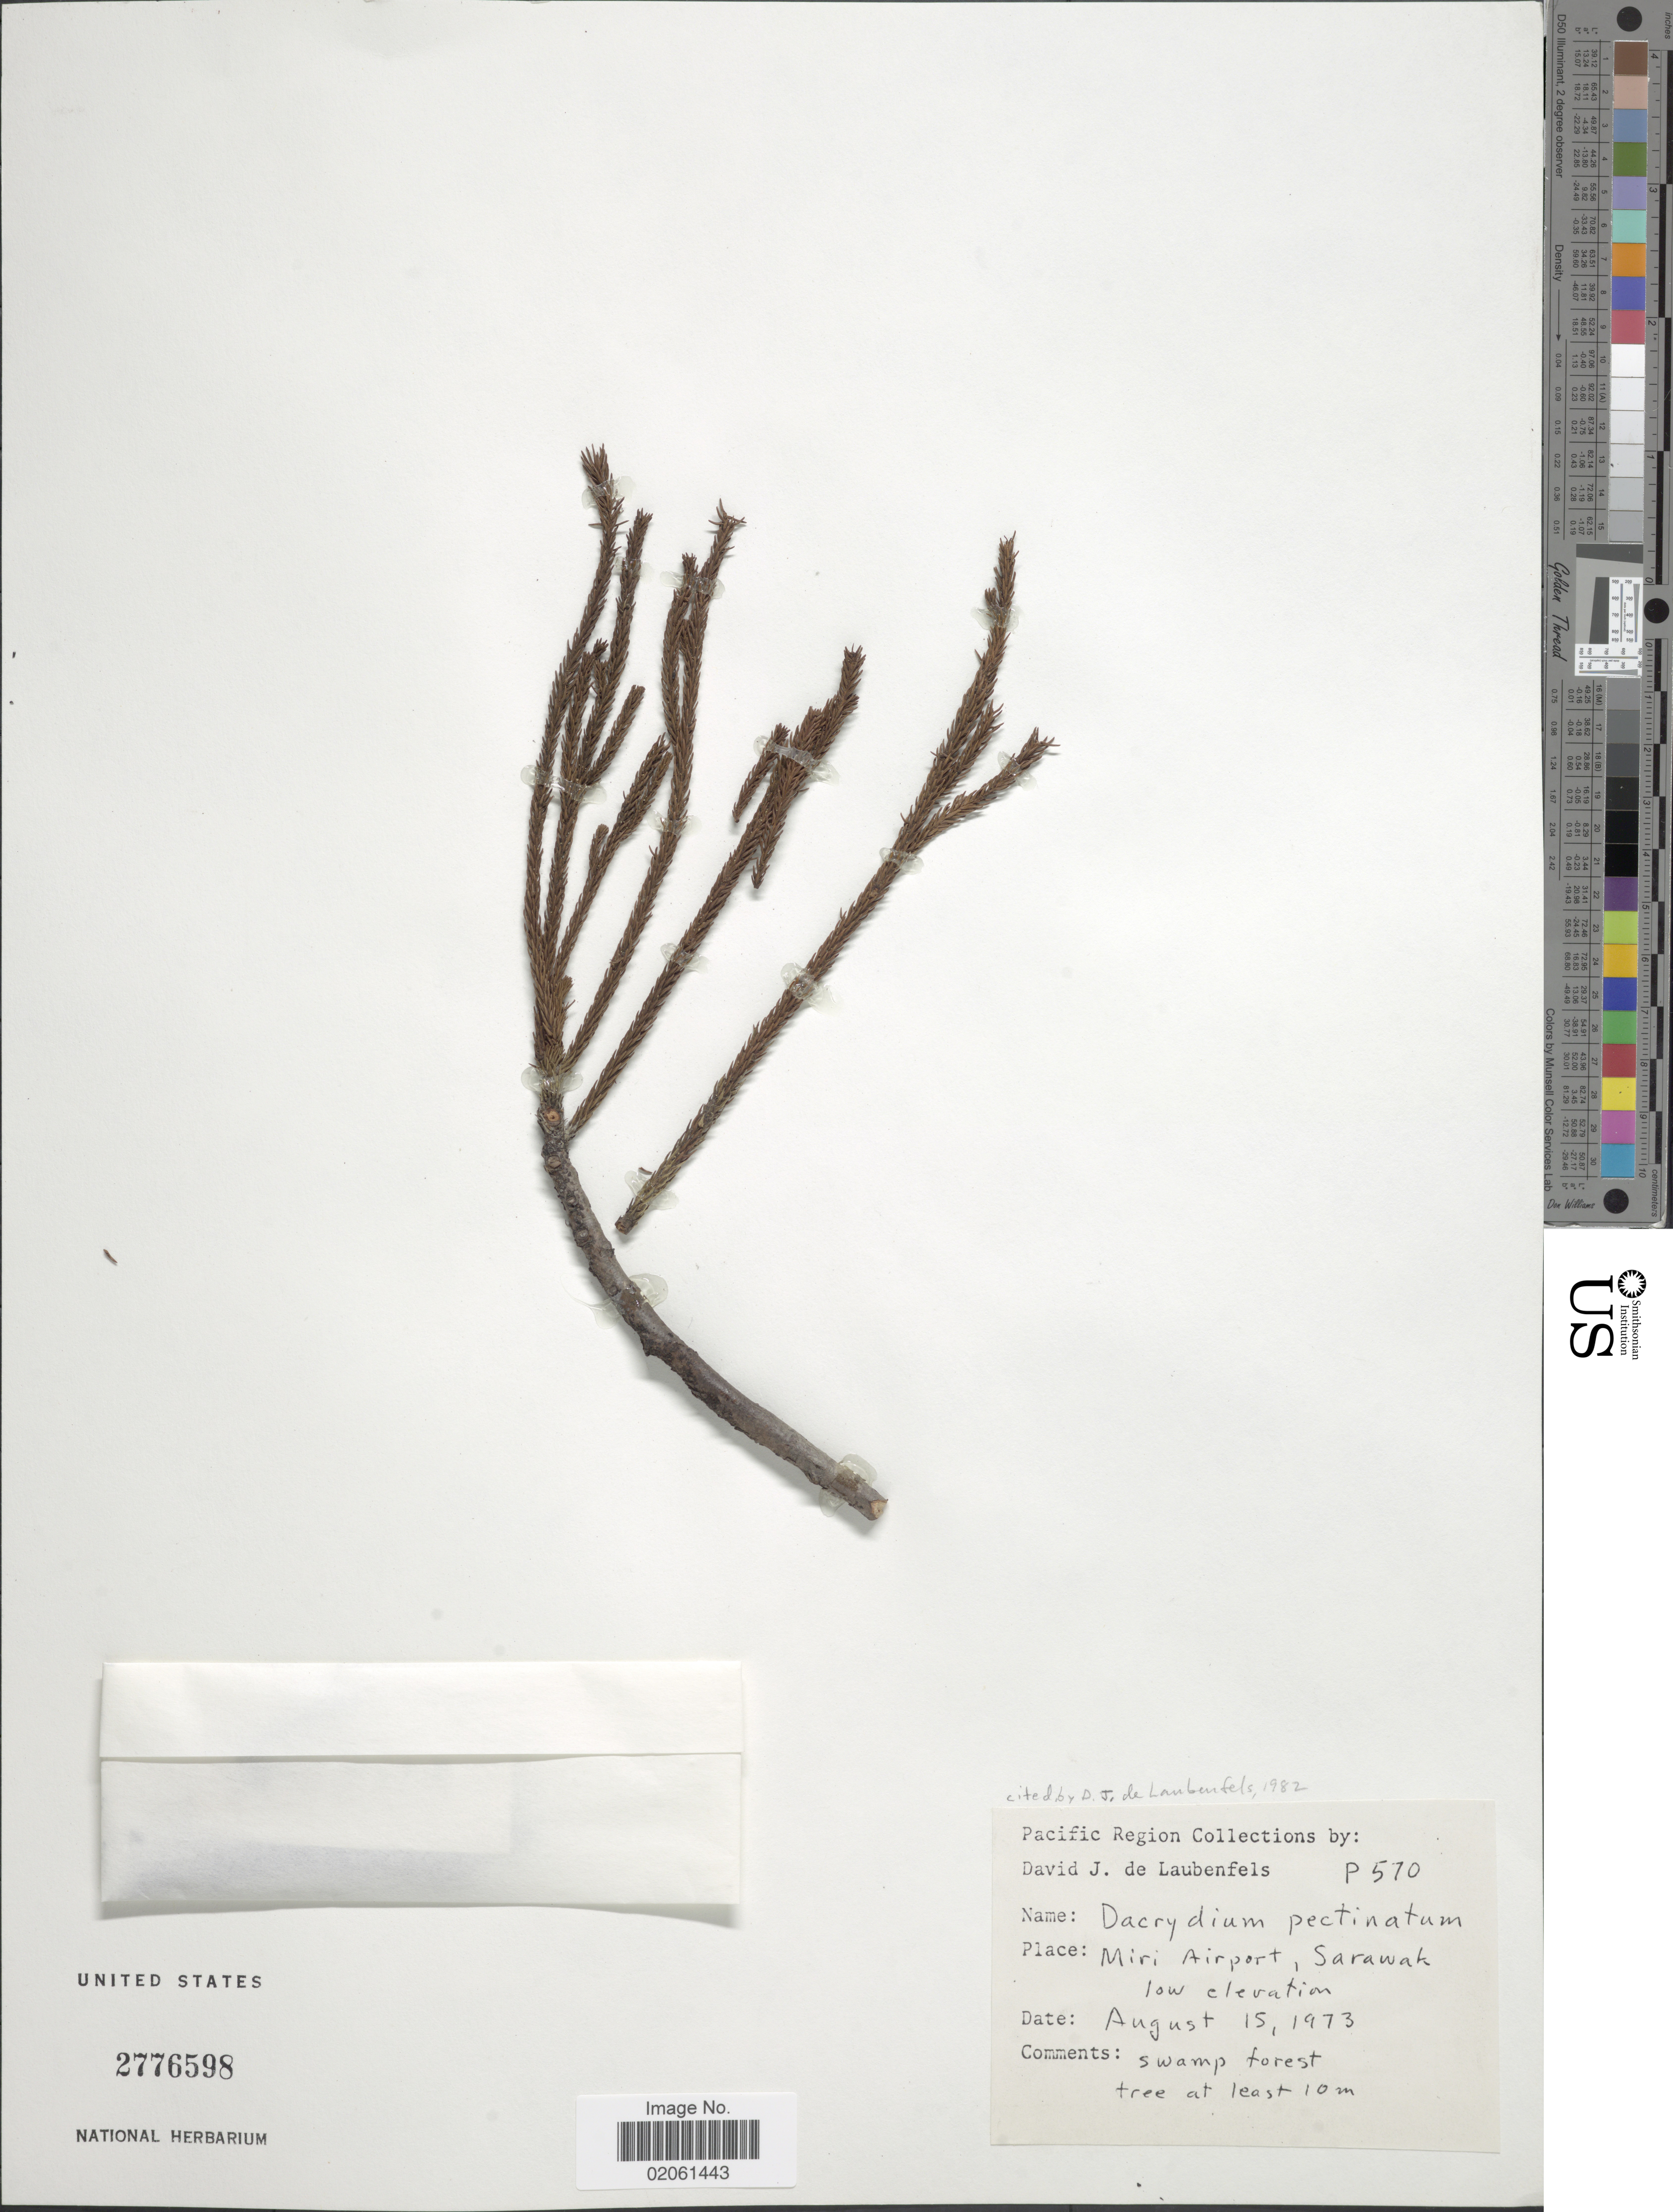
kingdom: Plantae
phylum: Tracheophyta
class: Pinopsida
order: Pinales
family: Podocarpaceae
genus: Dacrydium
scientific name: Dacrydium pectinatum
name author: de Laub.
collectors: D. J. de Laubenfels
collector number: P570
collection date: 1973-08-15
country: Malaysia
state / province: Sarawak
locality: Miri Airport. Pacific Region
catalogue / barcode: US 2776598